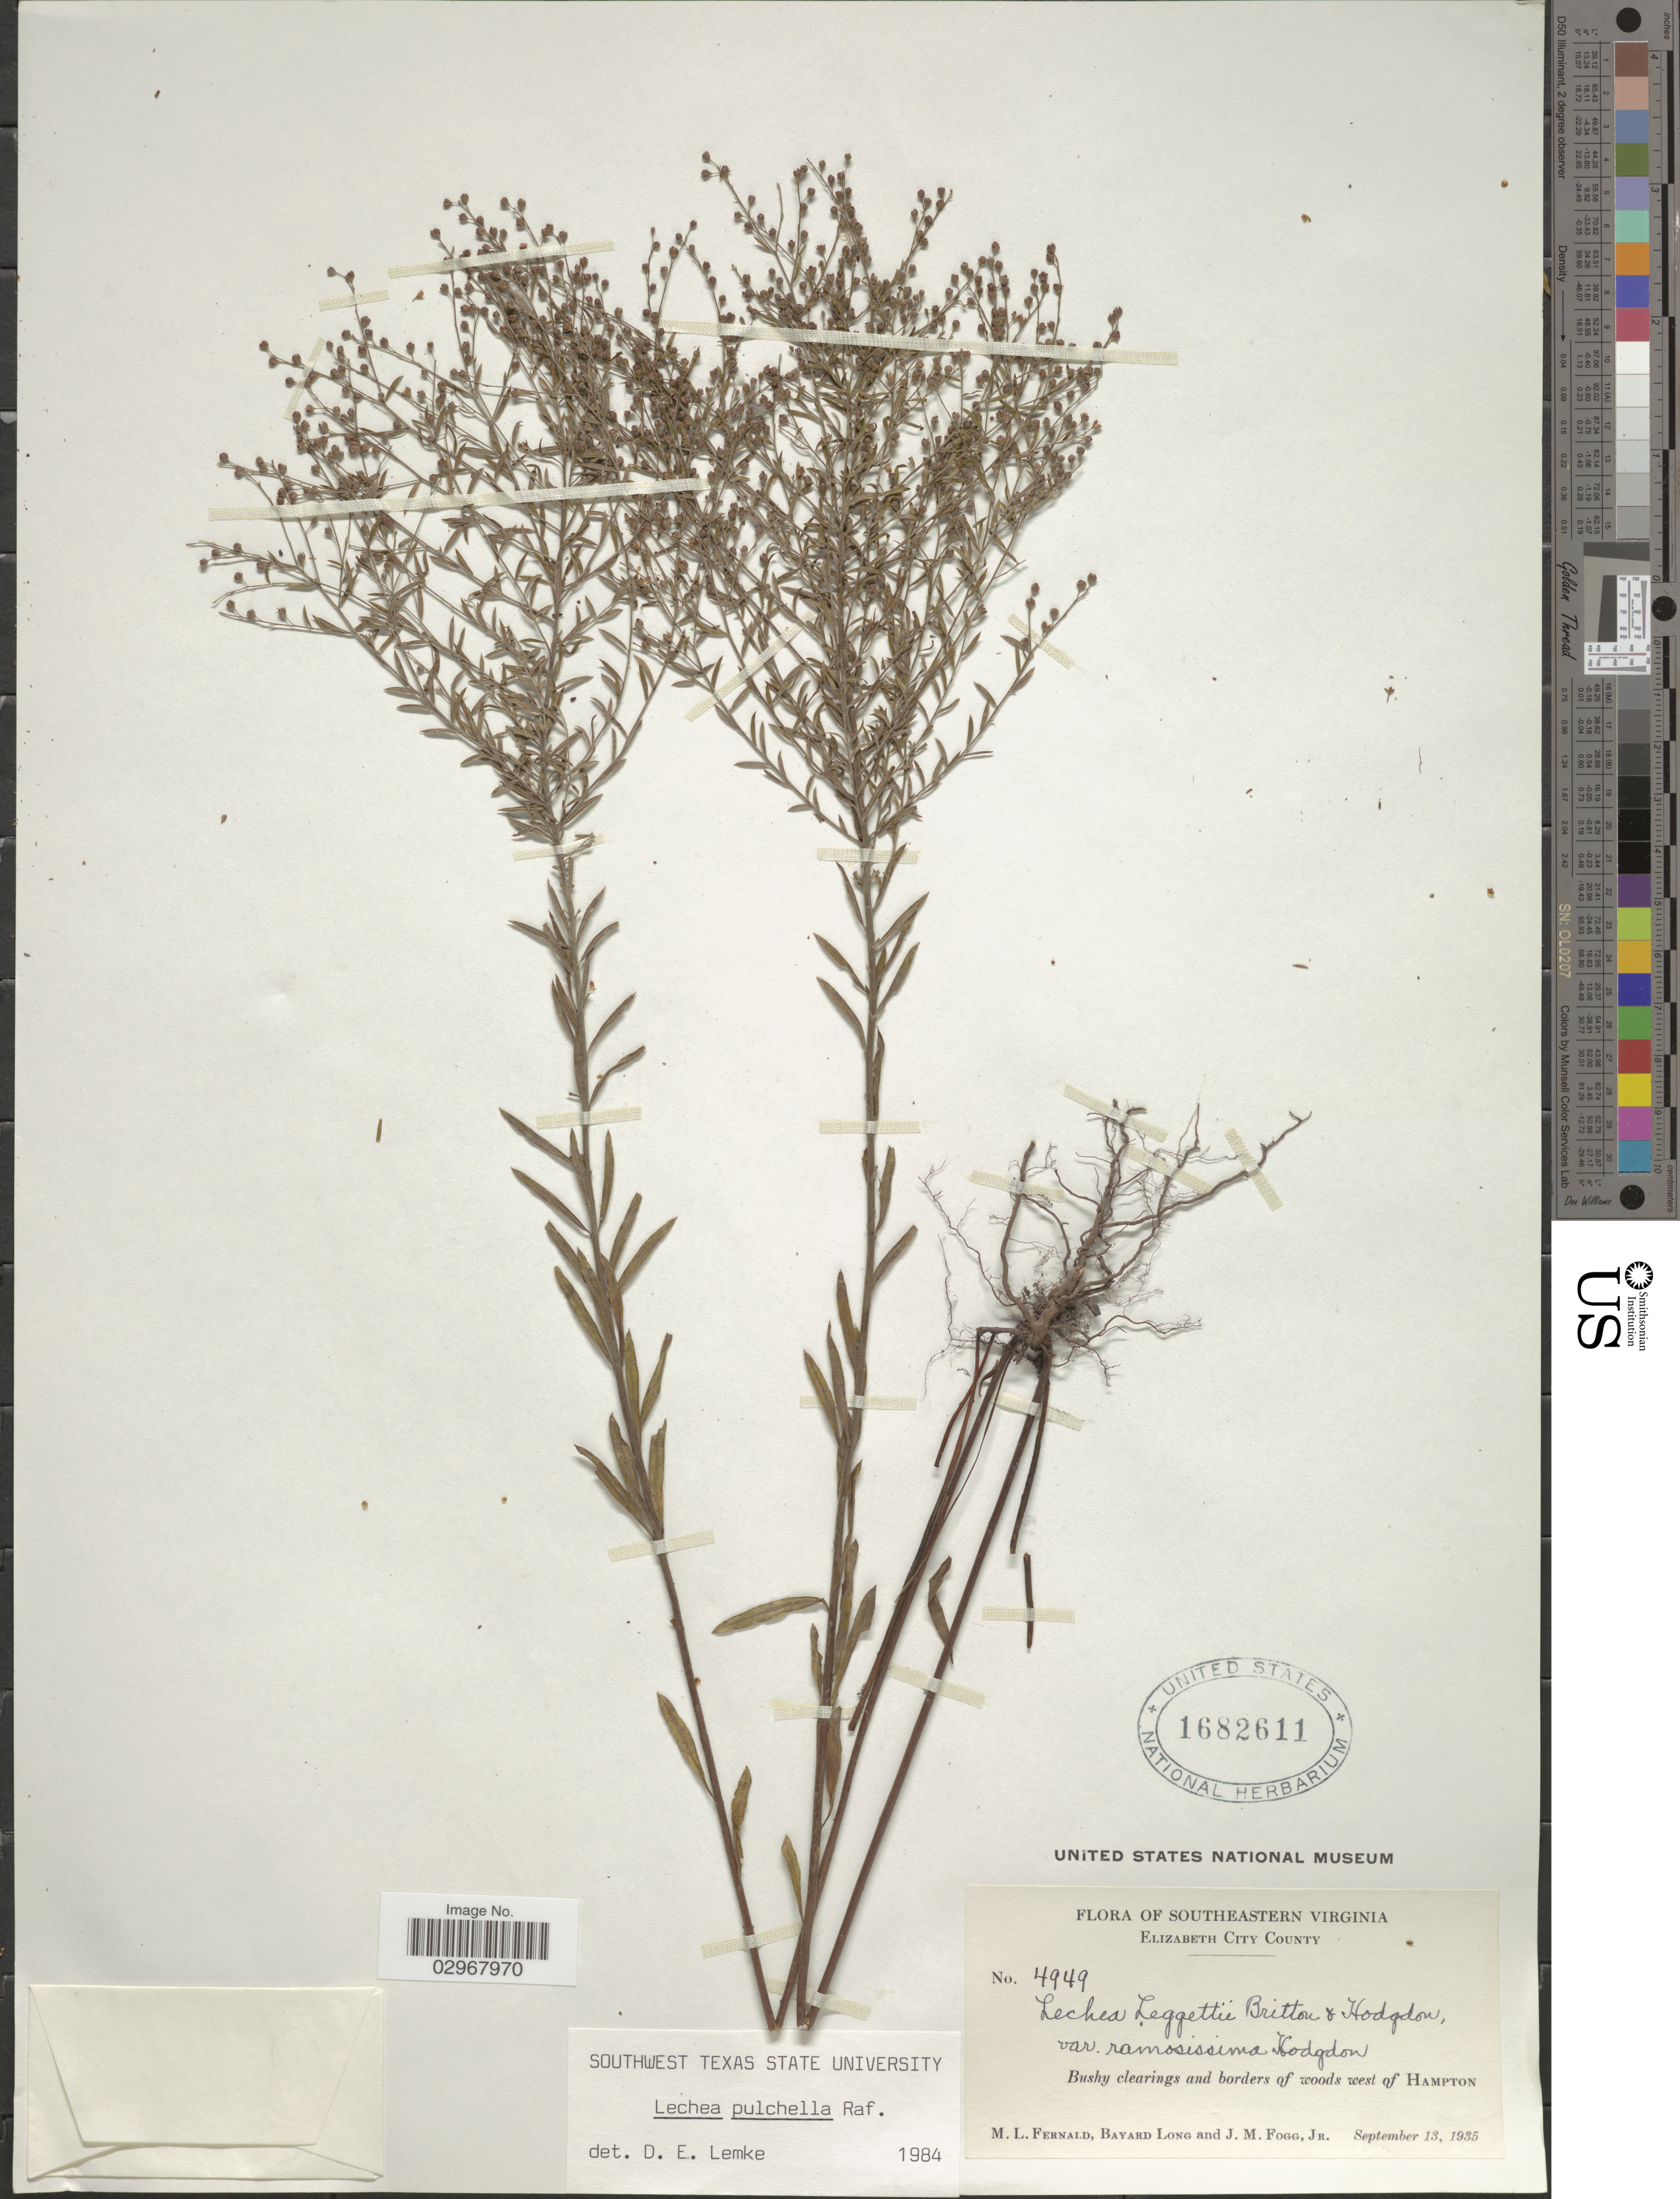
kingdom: Plantae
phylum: Tracheophyta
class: Magnoliopsida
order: Malvales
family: Cistaceae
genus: Lechea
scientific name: Lechea pulchella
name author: Raf.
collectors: M. L. Fernald, B. Long & J. Fogg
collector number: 4949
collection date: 1935-09-13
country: United States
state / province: Virginia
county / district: City of Hampton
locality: Southeastern Virginia. Elizabeth City County. Bushy clearings and borders of woods west of Hampton.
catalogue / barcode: US 1682611